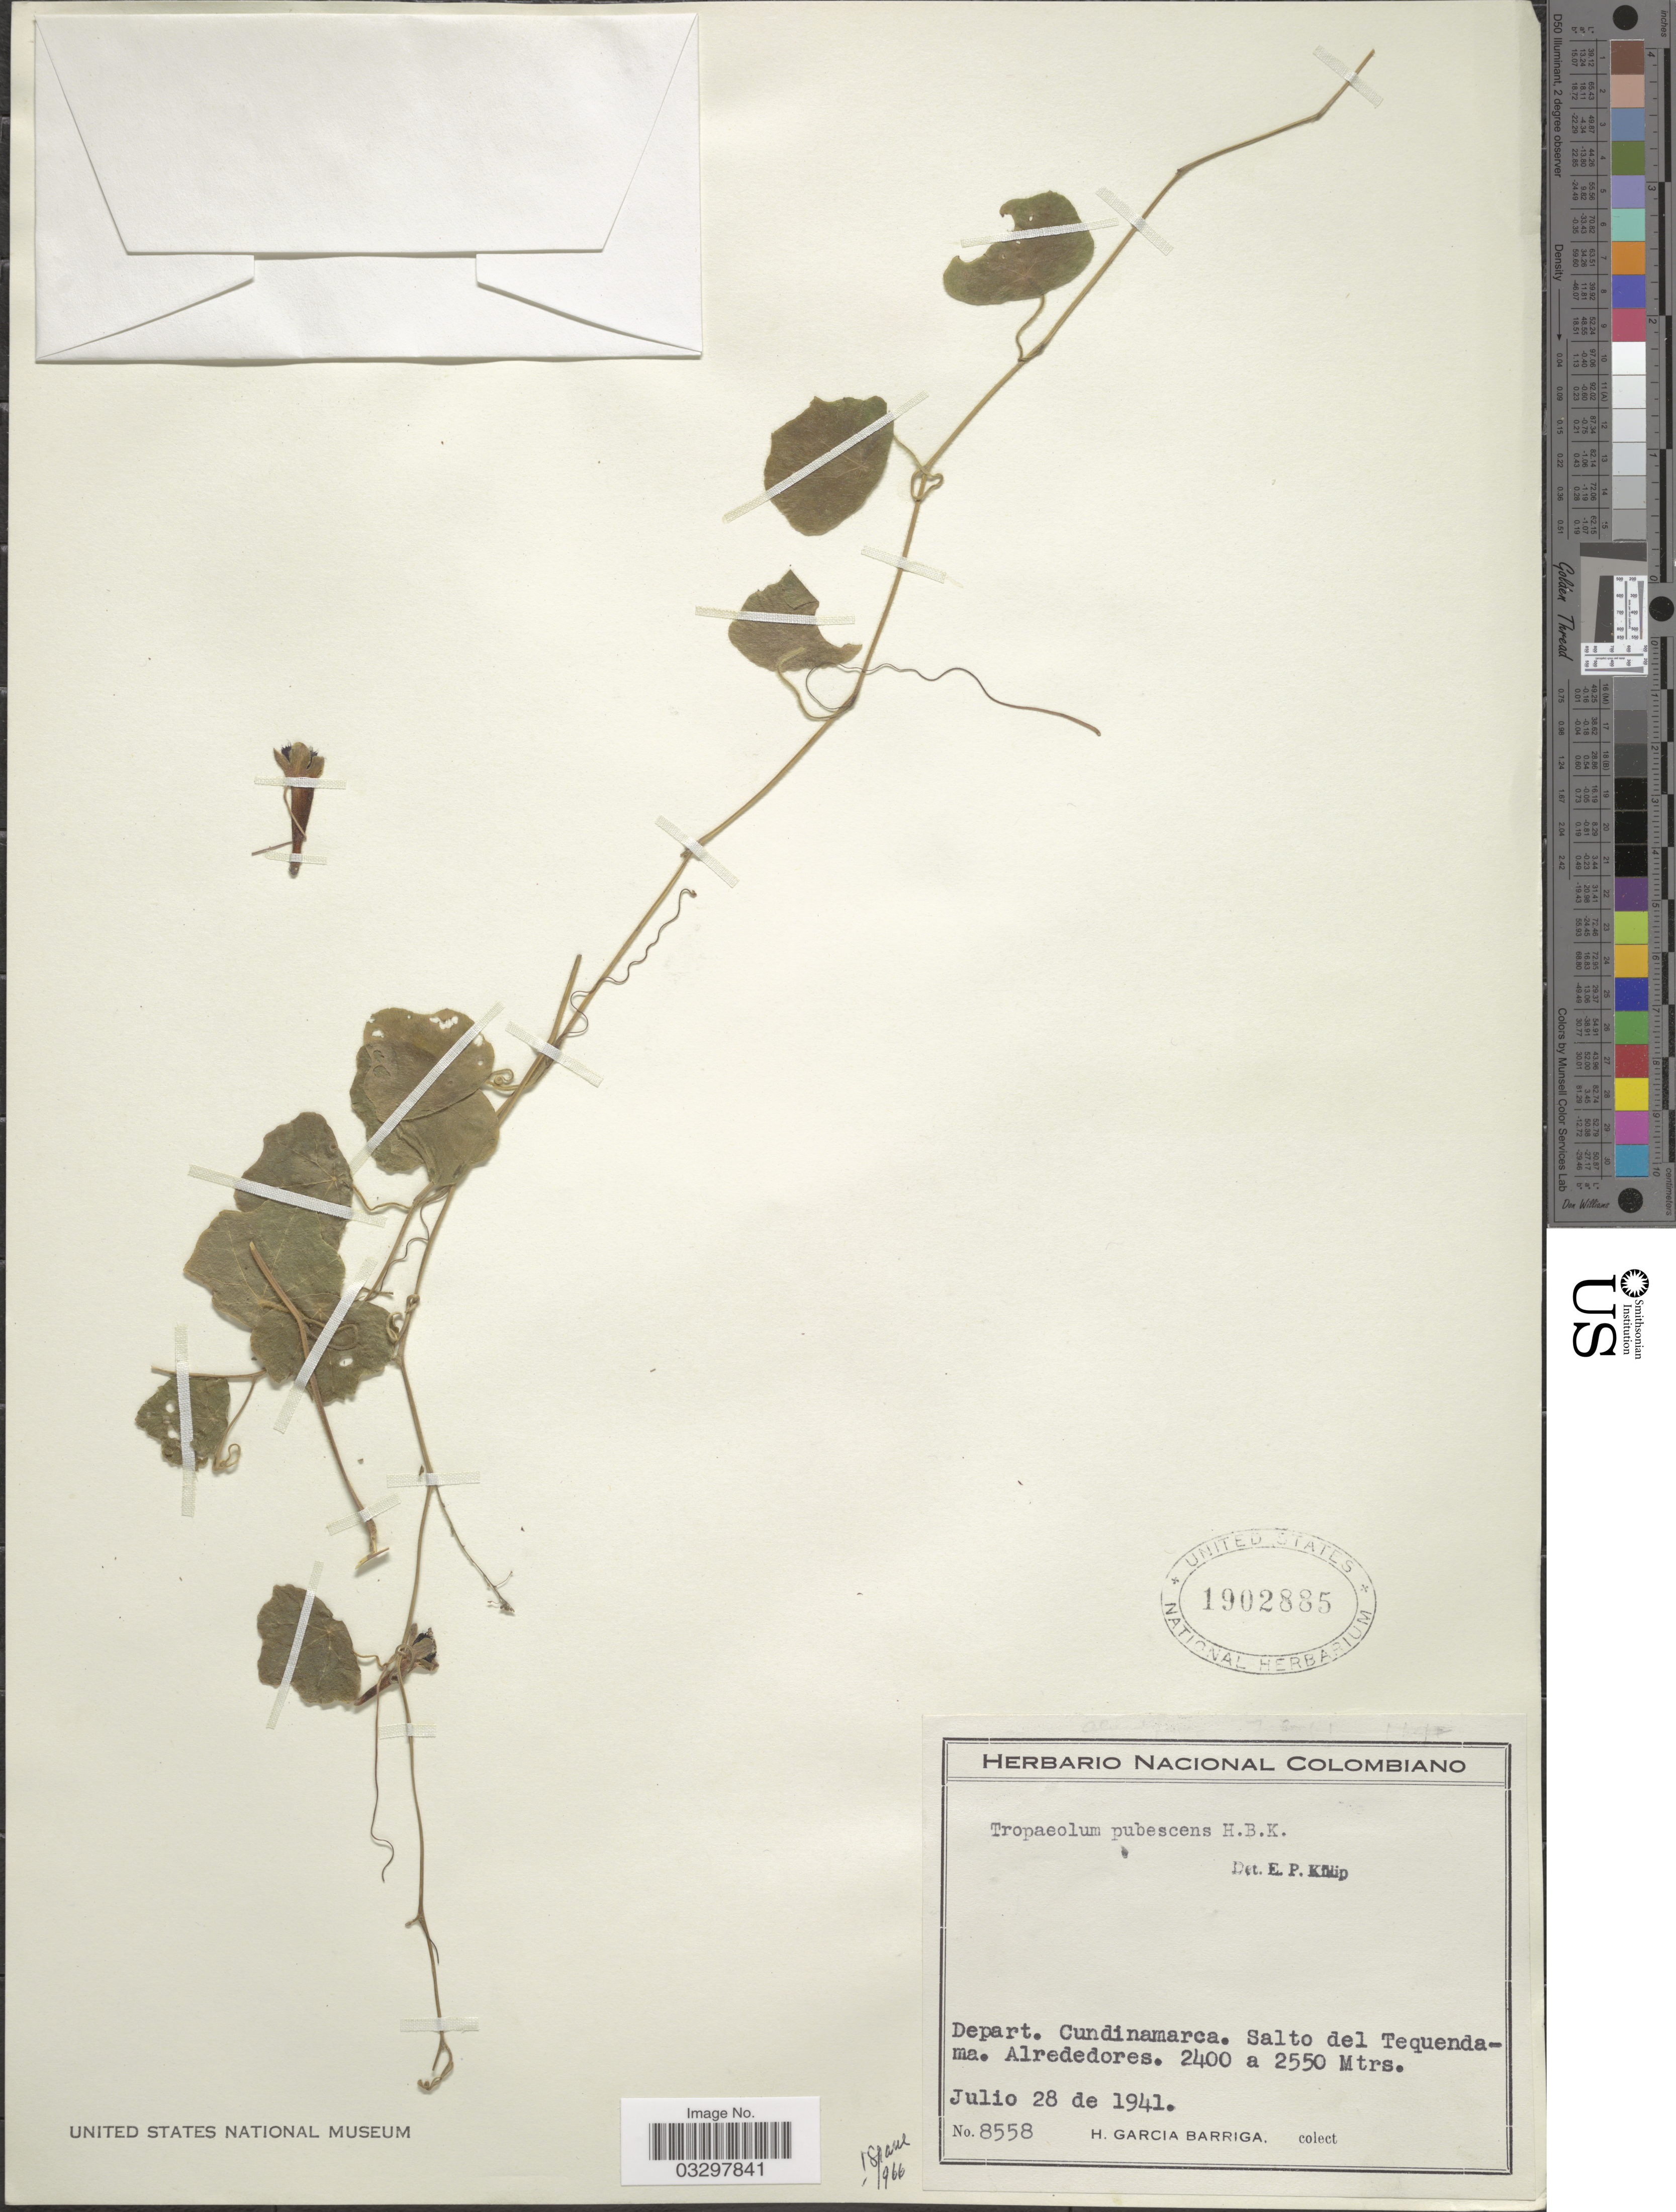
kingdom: Plantae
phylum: Tracheophyta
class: Magnoliopsida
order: Brassicales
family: Tropaeolaceae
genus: Tropaeolum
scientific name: Tropaeolum pubescens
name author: Kunth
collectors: H. García Barriga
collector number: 8558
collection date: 1941-07-28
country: Colombia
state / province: Cundinamarca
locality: Depart. Cundinamarca. Salto del Tequendama. Alrededores.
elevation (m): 2400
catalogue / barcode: US 1902885